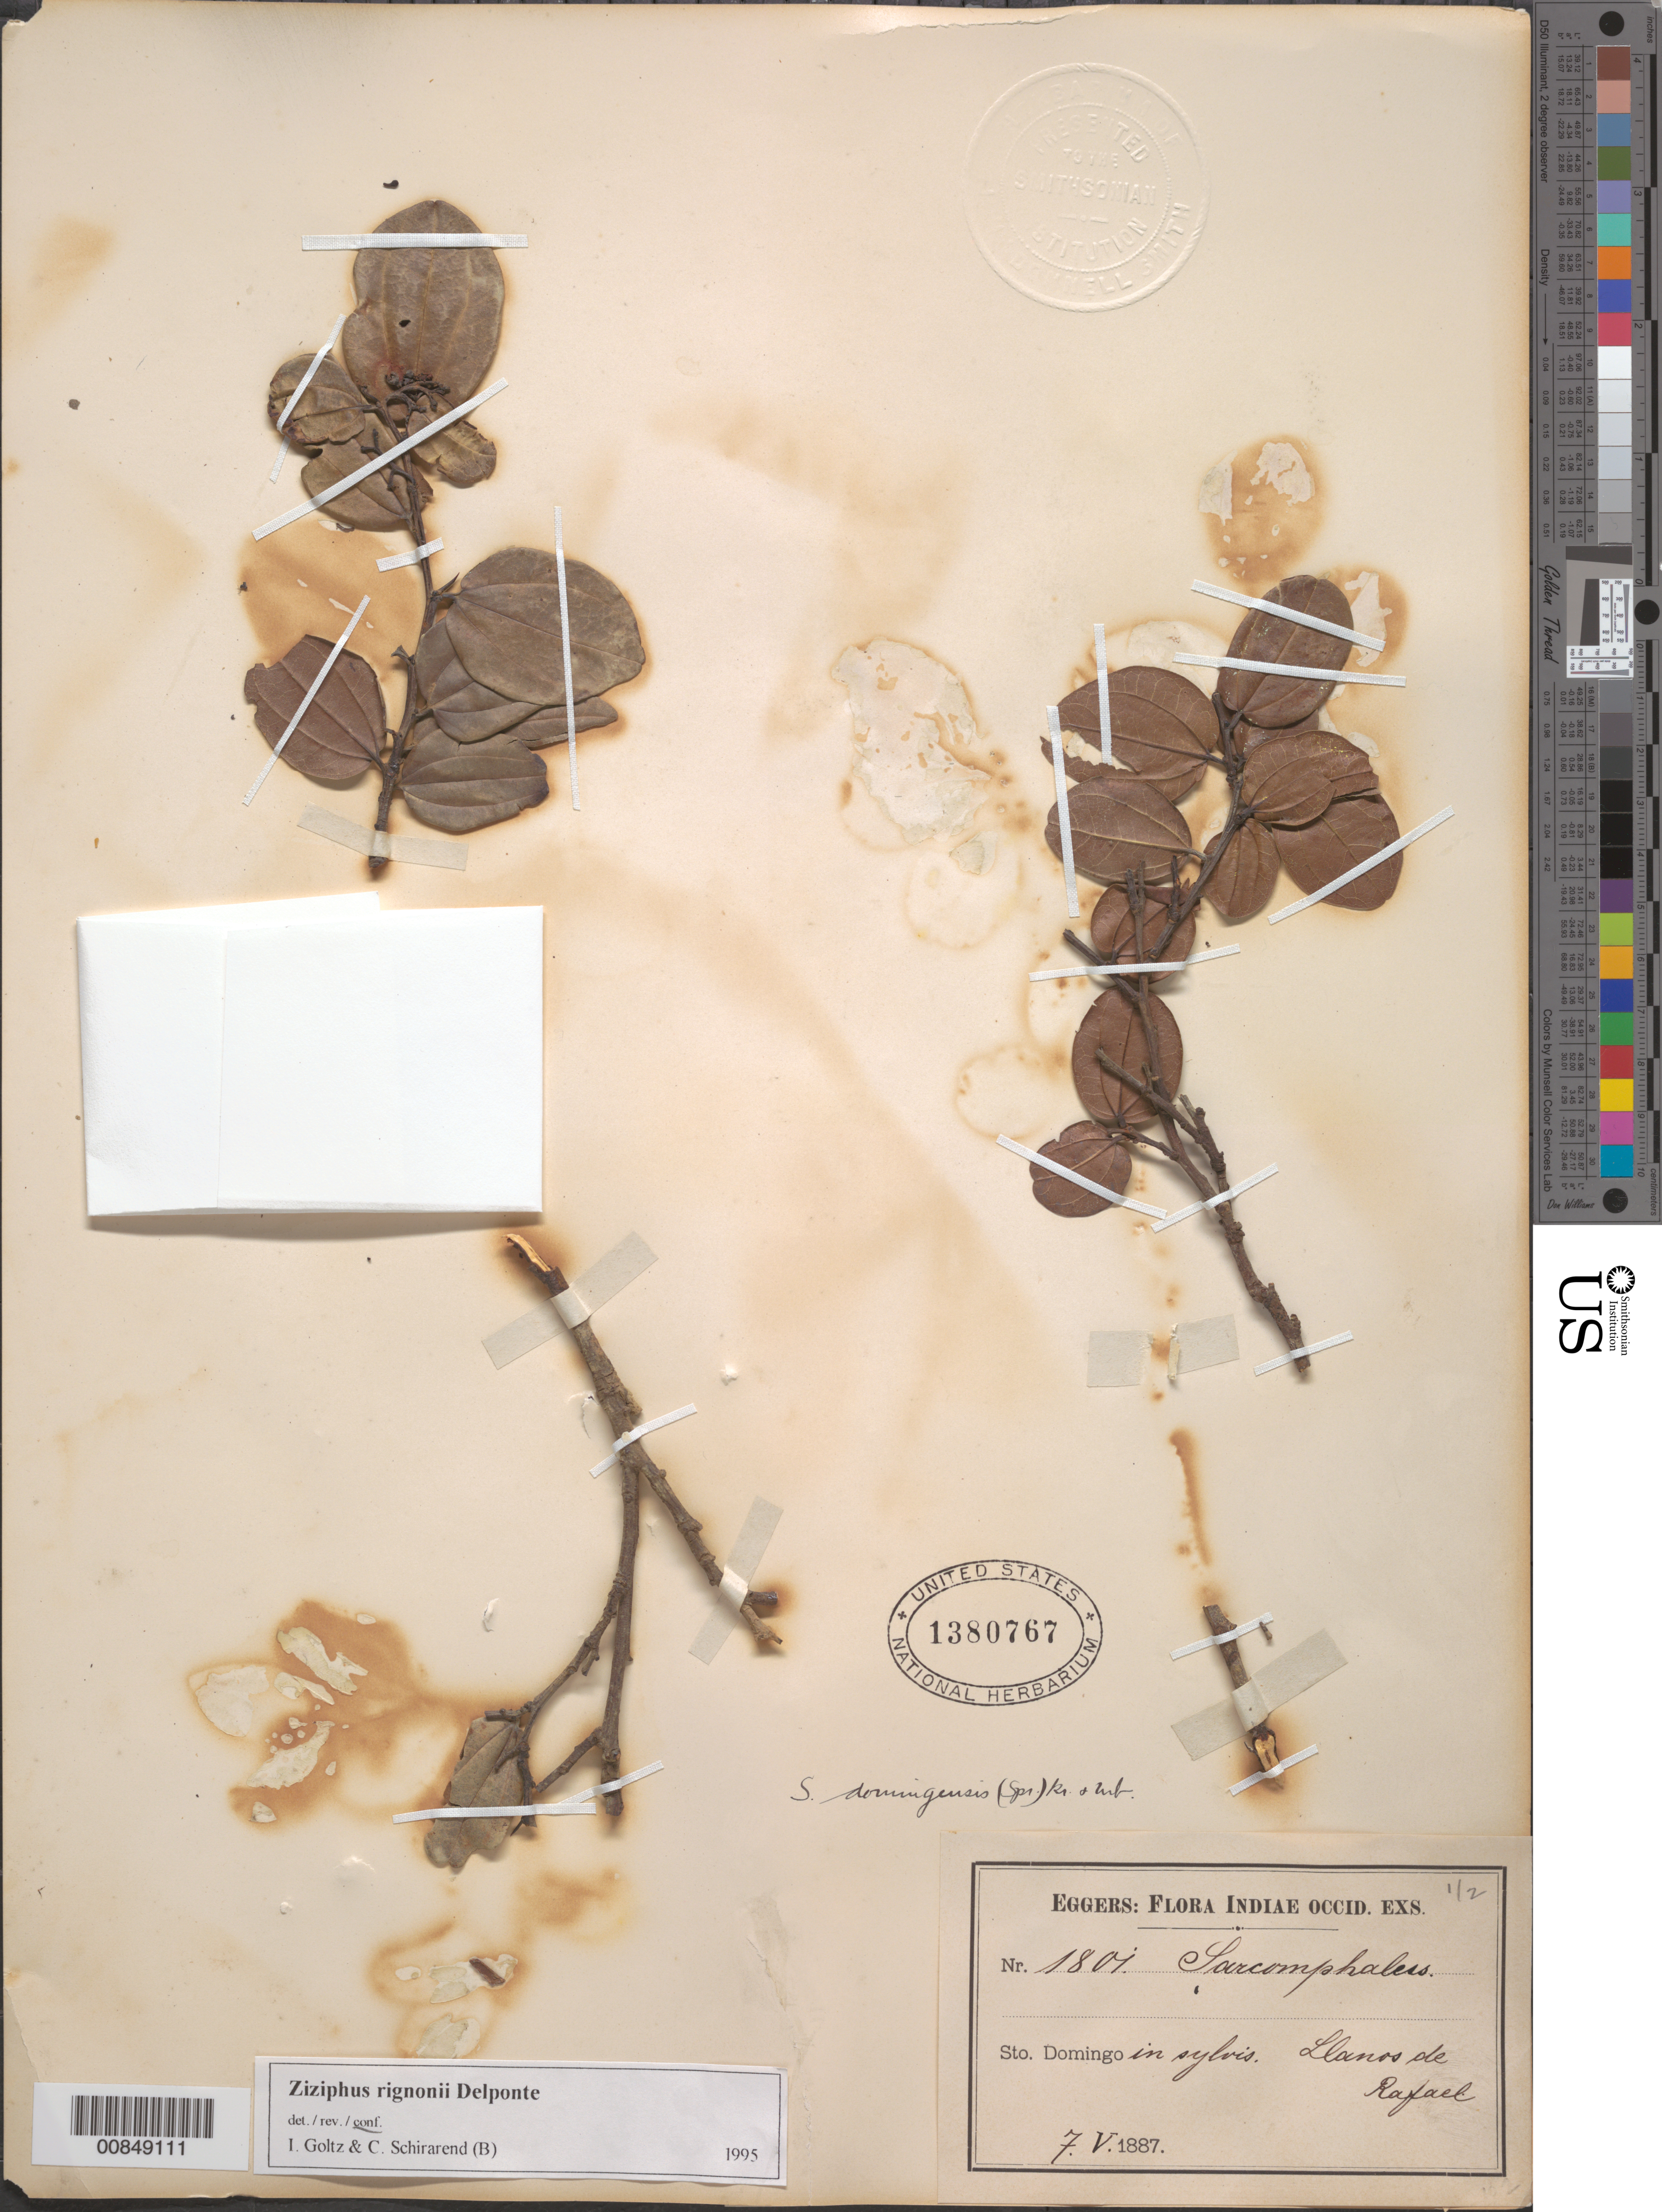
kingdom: Plantae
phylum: Tracheophyta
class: Magnoliopsida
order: Rosales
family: Rhamnaceae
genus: Sarcomphalus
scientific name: Sarcomphalus domingensis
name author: (Spreng.) Krug & Urb.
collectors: H. F. A. von Eggers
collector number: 1801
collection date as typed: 07 May 1887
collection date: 1887-05-07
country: Dominican Republic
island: Hispaniola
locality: Llanos de Rafael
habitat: En sylvis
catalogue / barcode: US 1380767